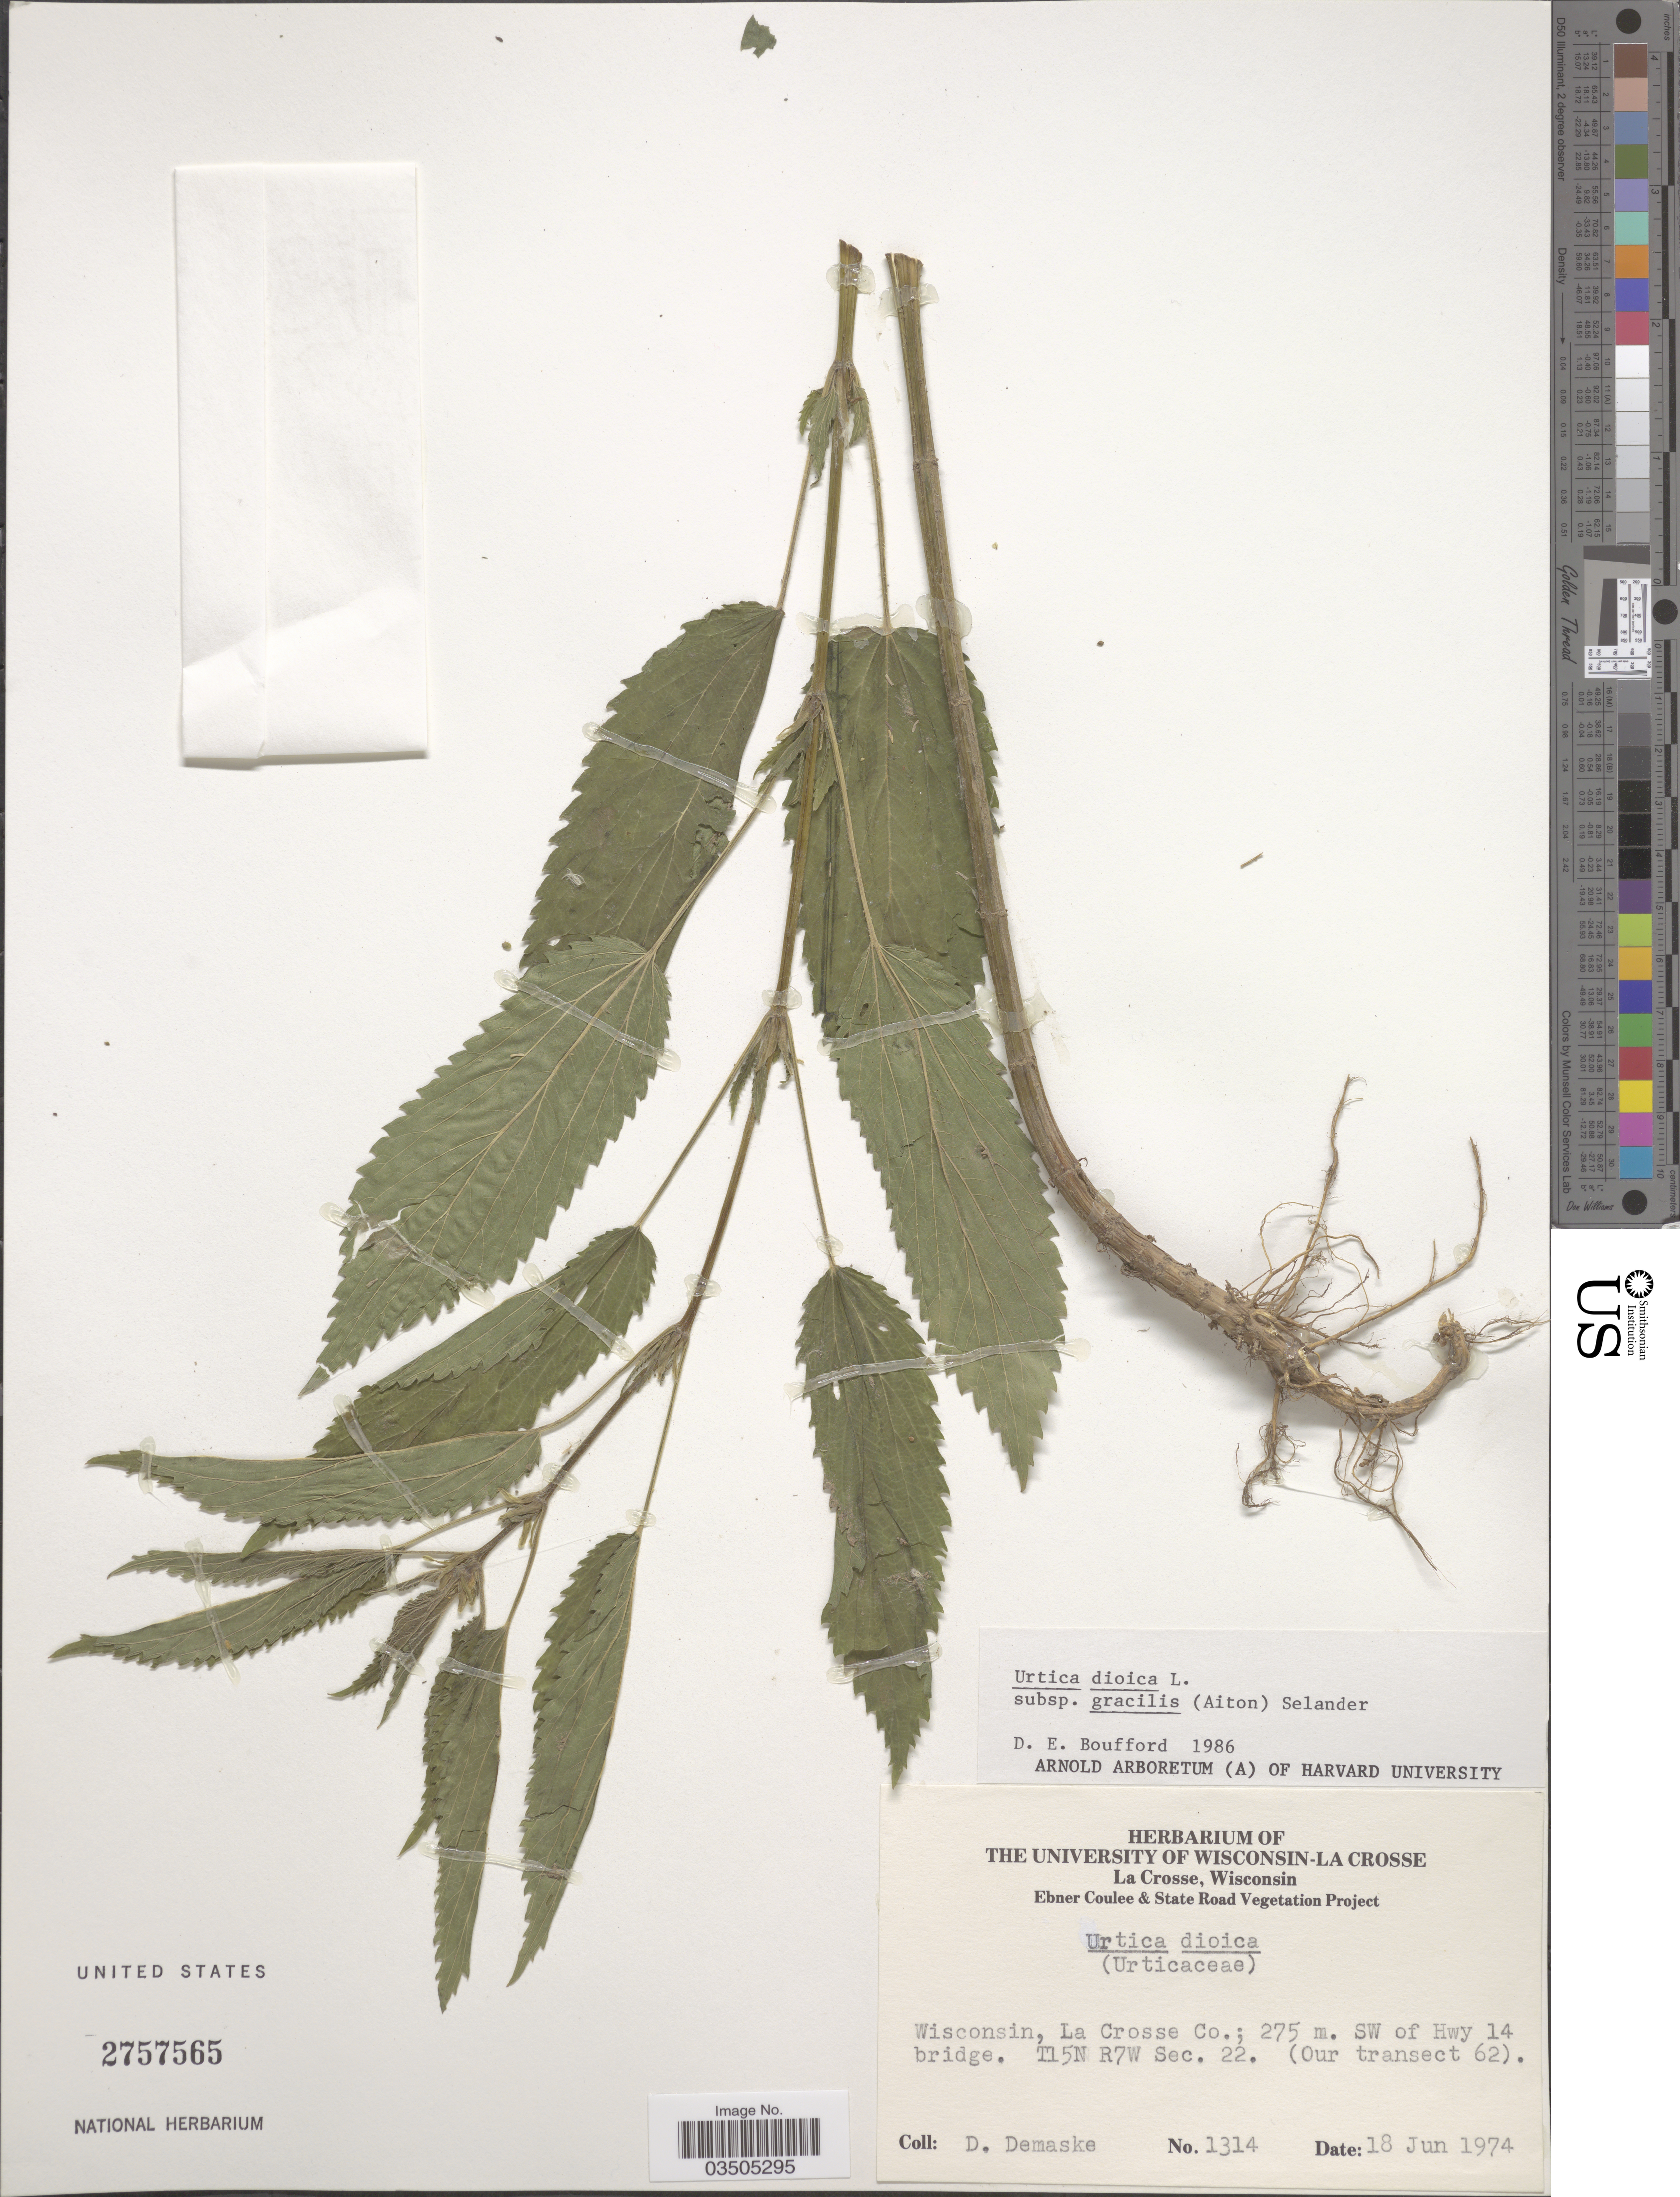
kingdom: Plantae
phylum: Tracheophyta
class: Magnoliopsida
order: Rosales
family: Urticaceae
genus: Urtica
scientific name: Urtica dioica subsp. gracilis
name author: L.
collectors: D. Demaske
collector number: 1314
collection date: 1974-06-18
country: United States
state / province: Wisconsin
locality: La Crosse Co.; 275 m. SW of Hwy 14 bridge. T15N R7W Sec. 22. (Our transect 62).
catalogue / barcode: US 2757565